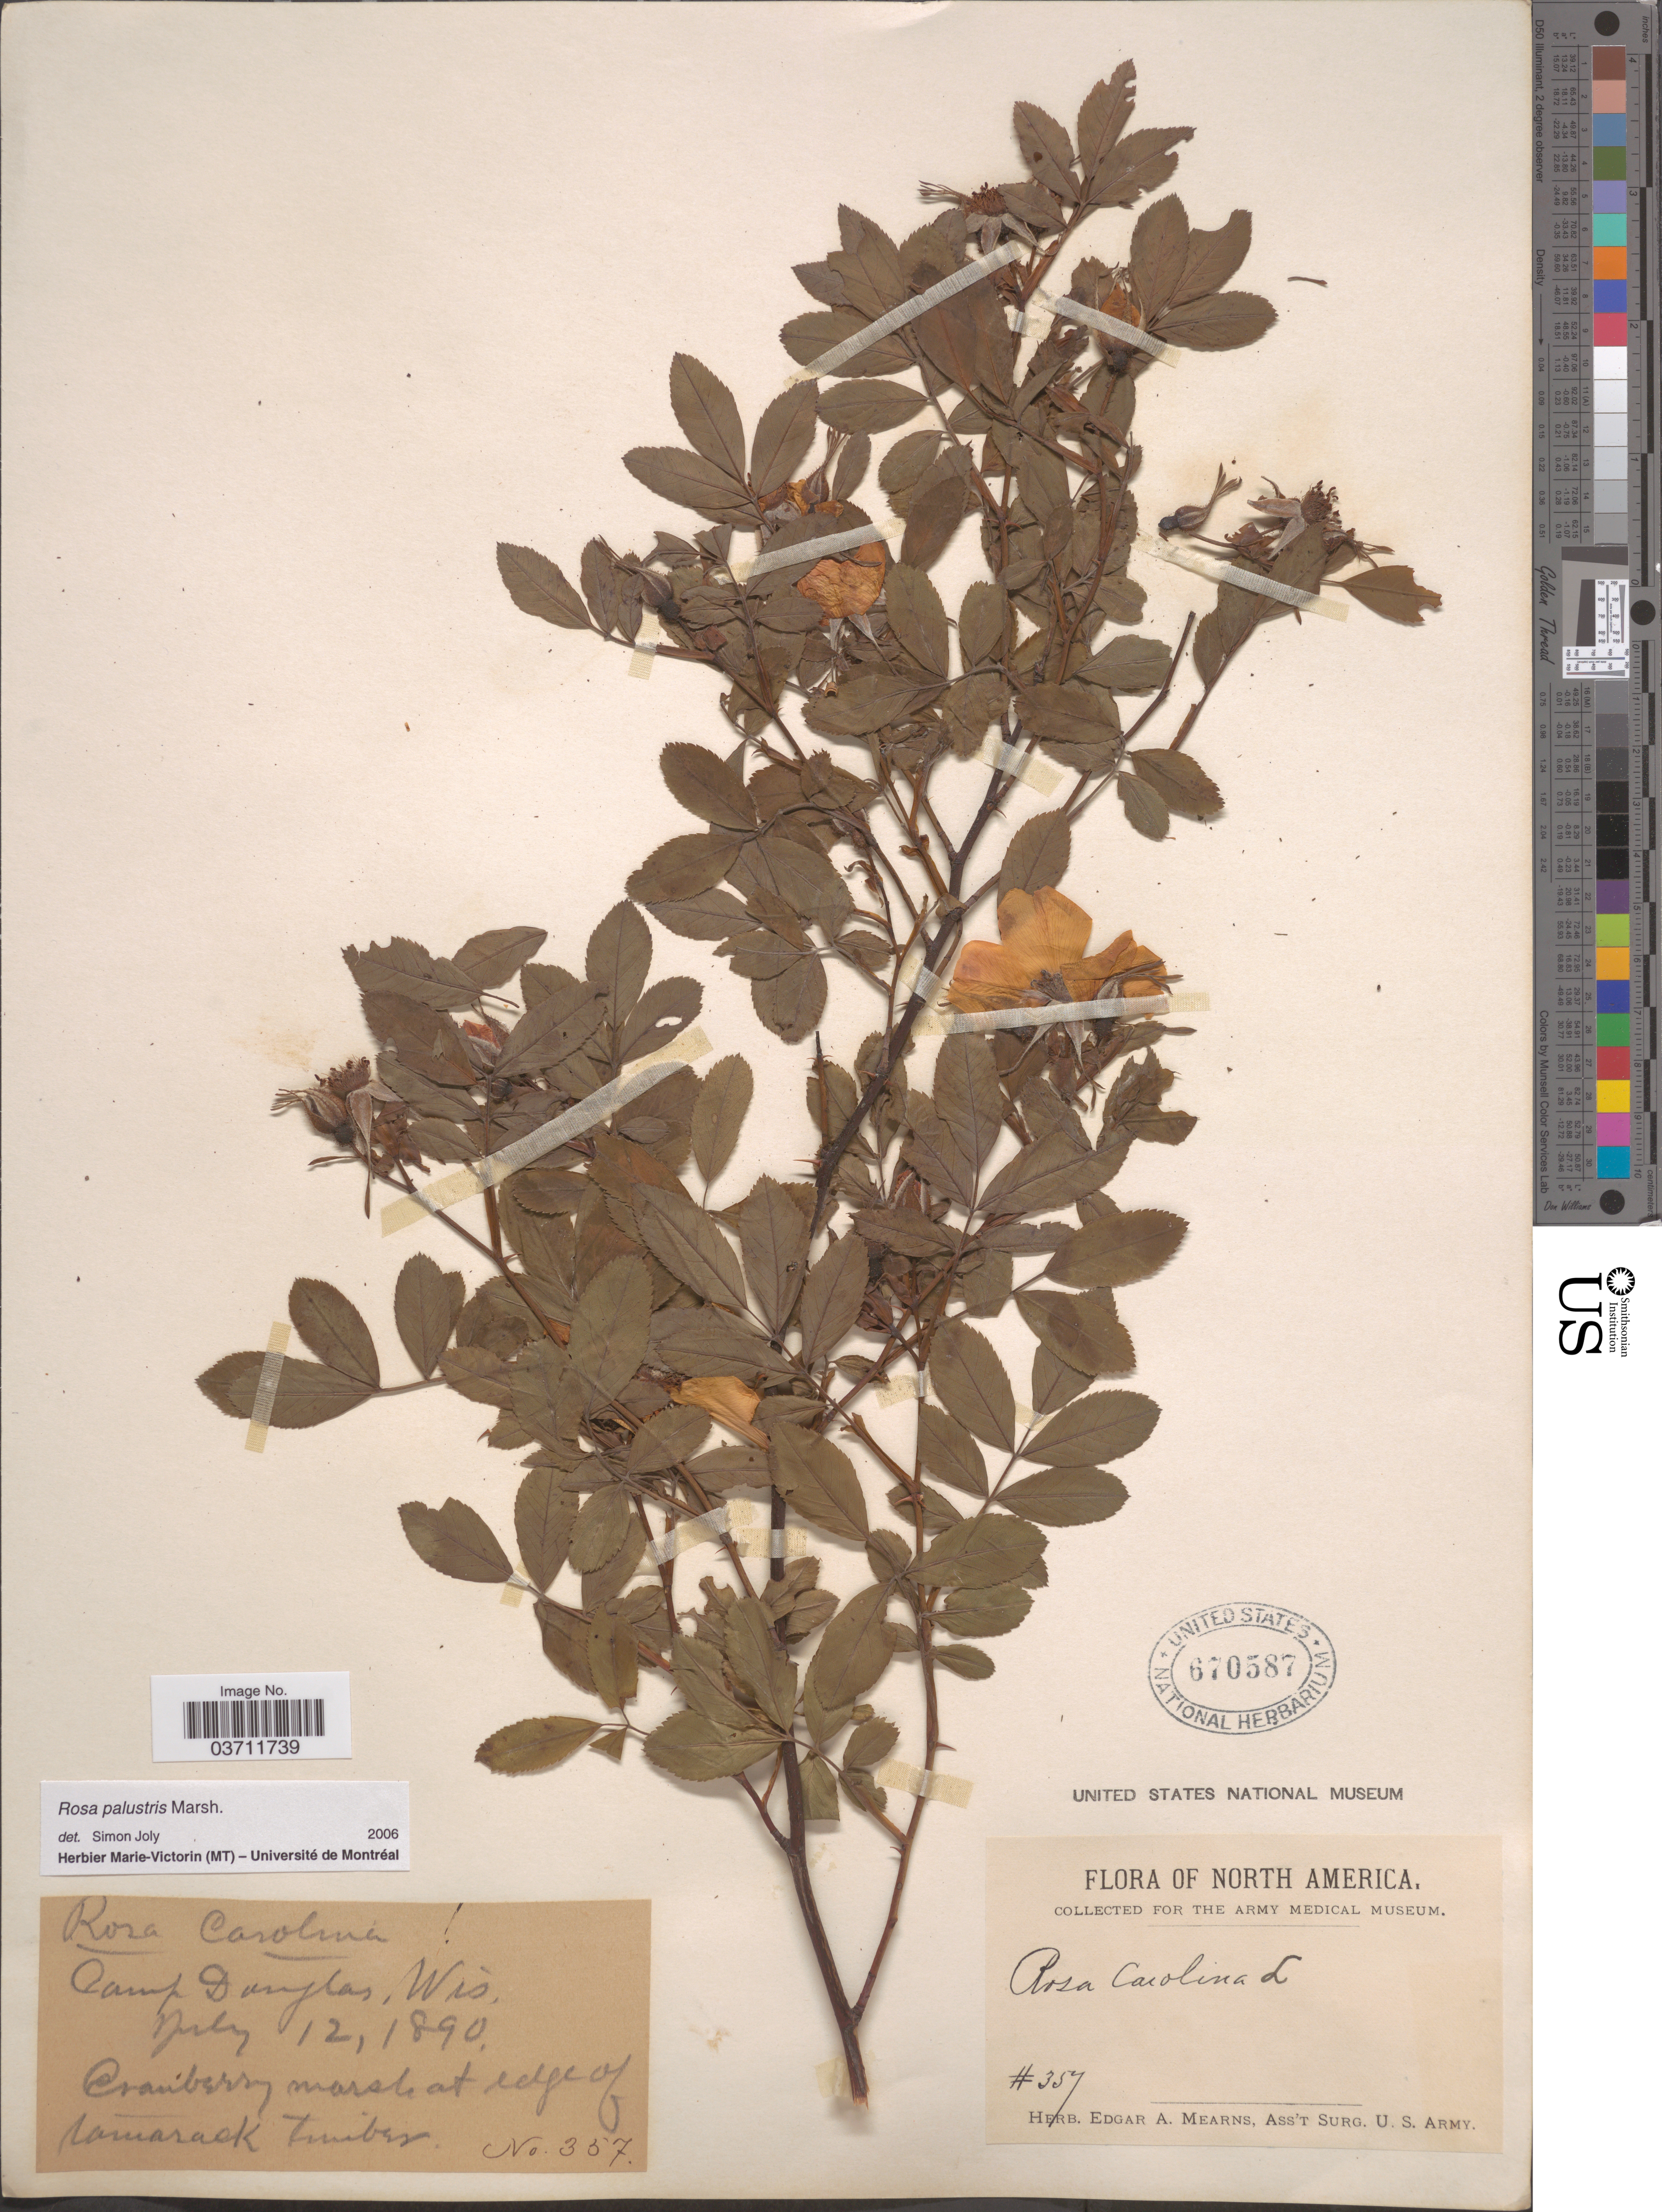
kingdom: Plantae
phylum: Tracheophyta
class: Magnoliopsida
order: Rosales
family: Rosaceae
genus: Rosa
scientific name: Rosa palustris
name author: Marshall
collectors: ex herb. Edgar A. Mearns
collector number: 357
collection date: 1890-07-12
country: United States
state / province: Wisconsin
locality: Camp Douglas. At edge of Tamarack timber.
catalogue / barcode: US 670587